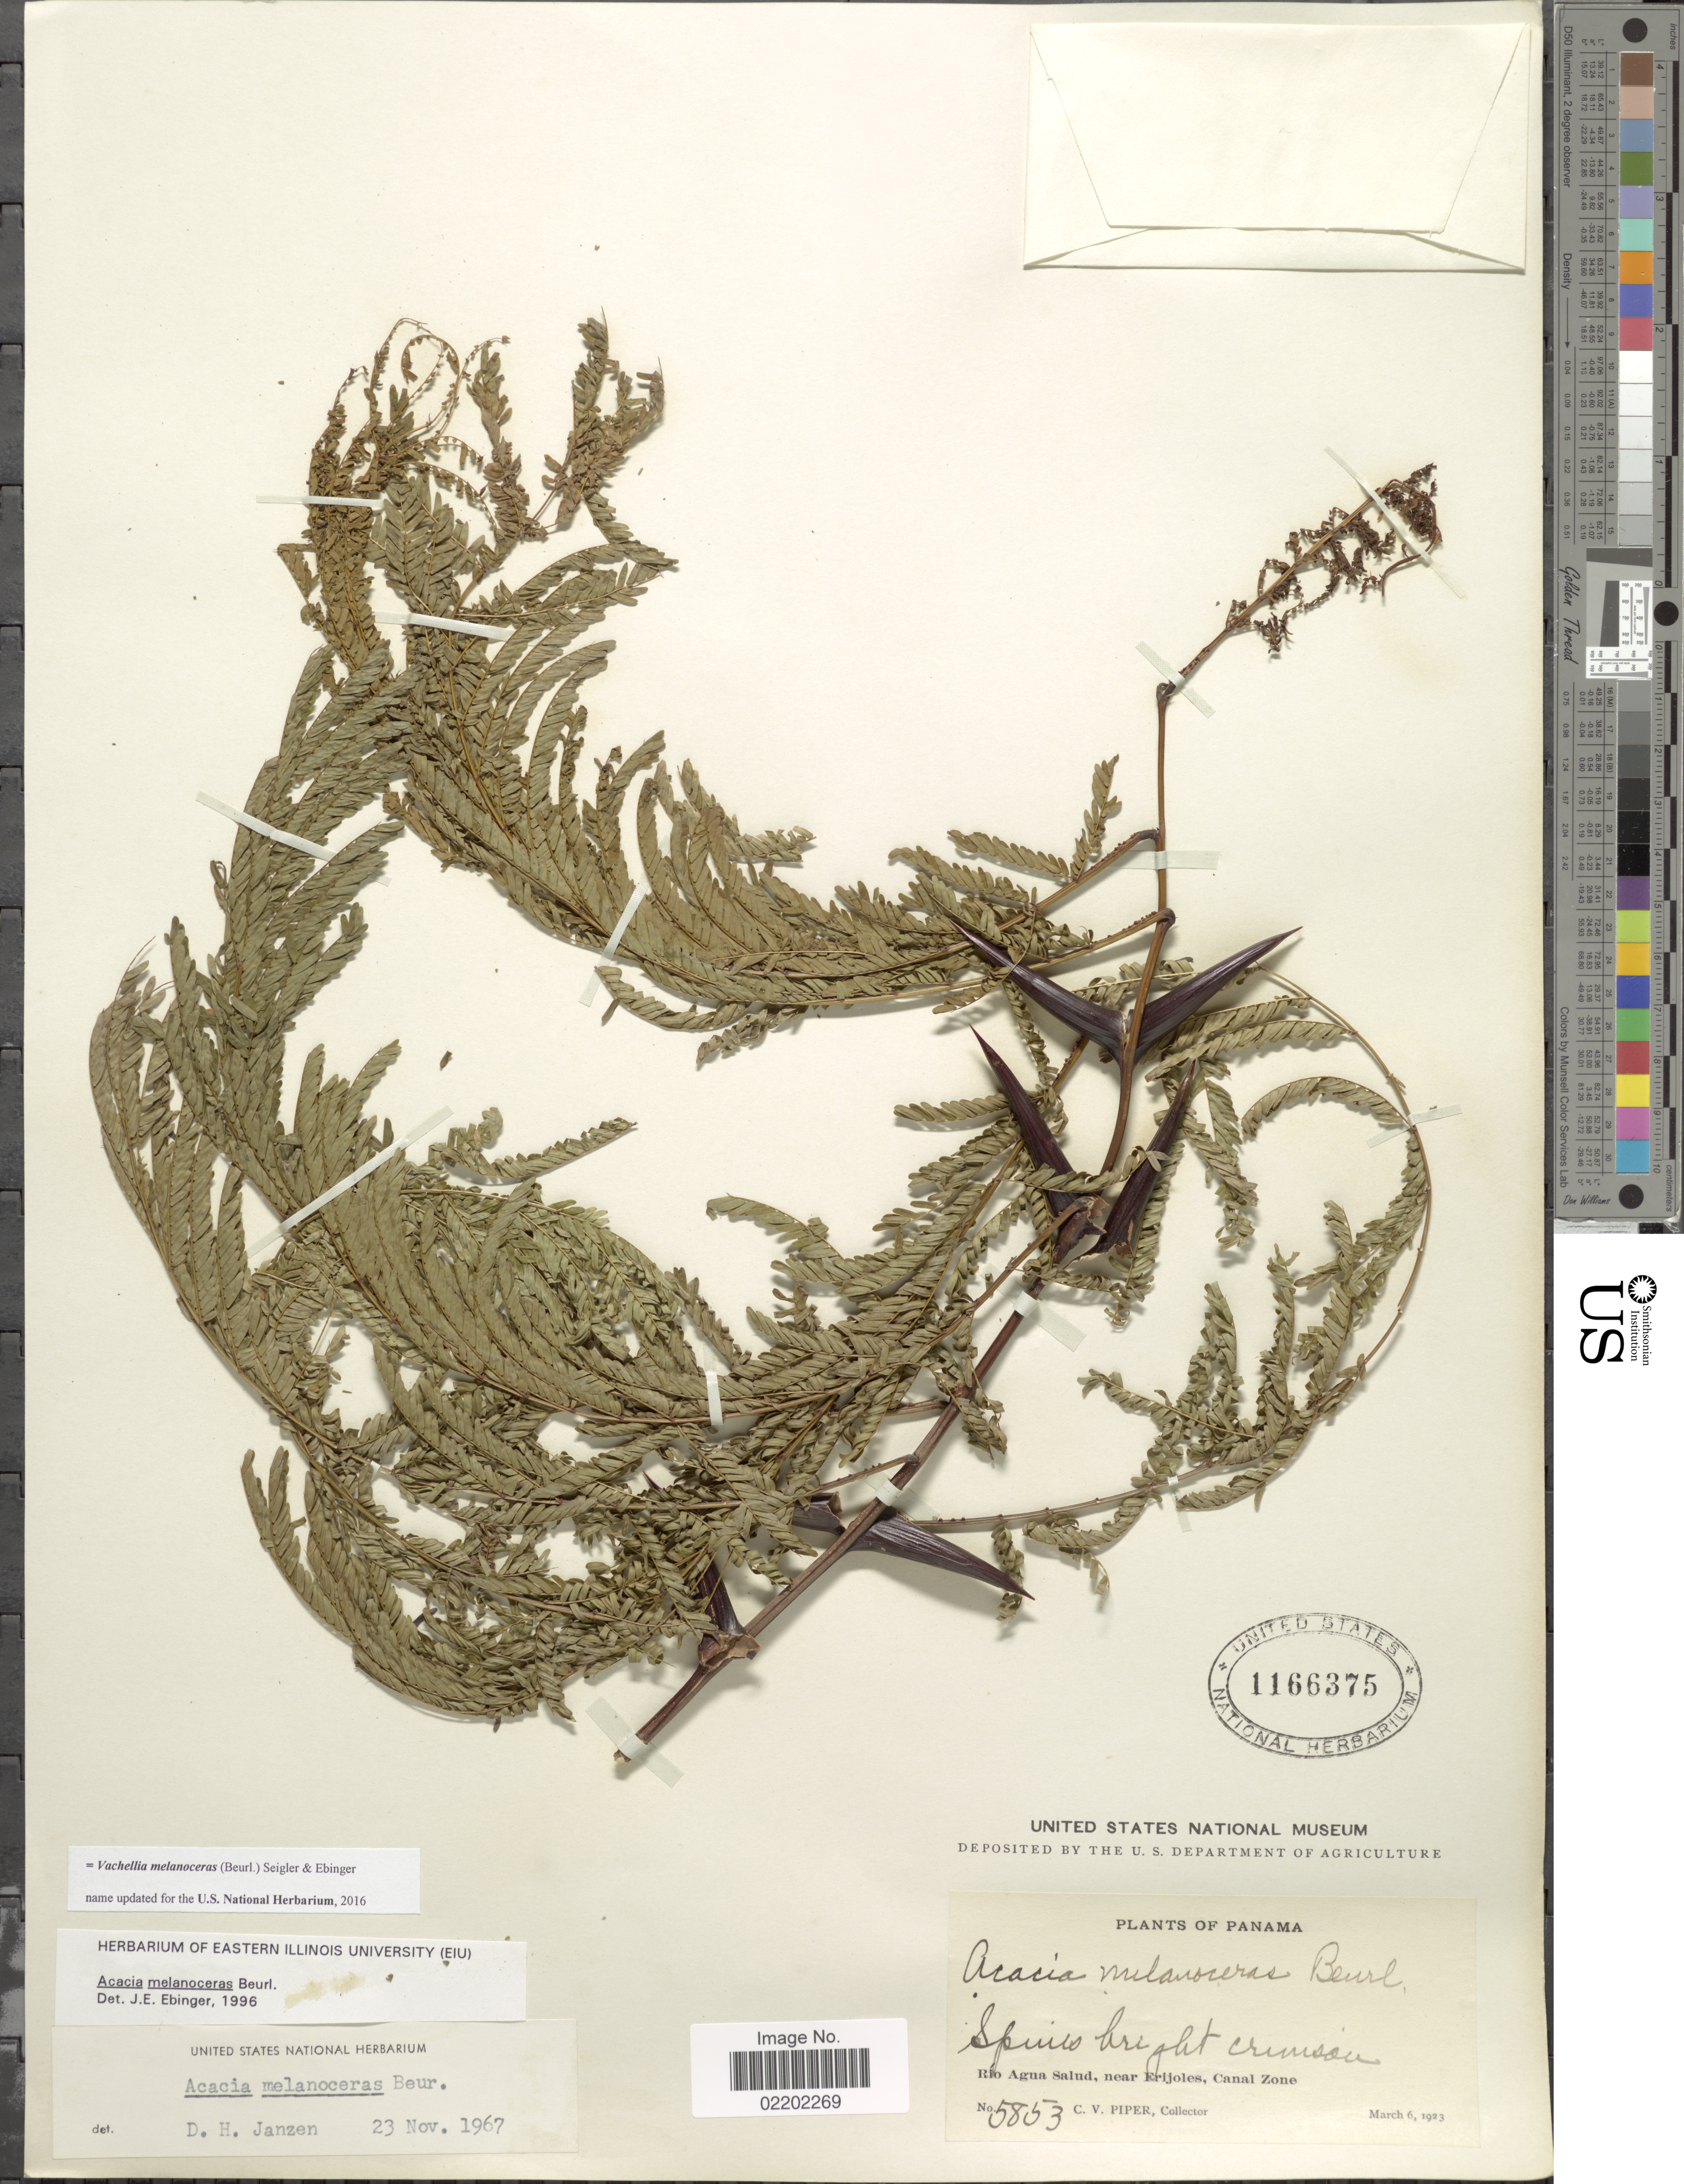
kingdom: Plantae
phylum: Tracheophyta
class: Magnoliopsida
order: Fabales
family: Fabaceae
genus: Vachellia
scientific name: Vachellia melanoceras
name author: (Beurl.) Seigler & Ebinger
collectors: C. V. Piper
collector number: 5853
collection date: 1923-03-06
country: Panama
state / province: Colón / Panamá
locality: Spines bright crimson, Río Agua Salud, near Frijoles, Canal Zone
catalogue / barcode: US 1166375